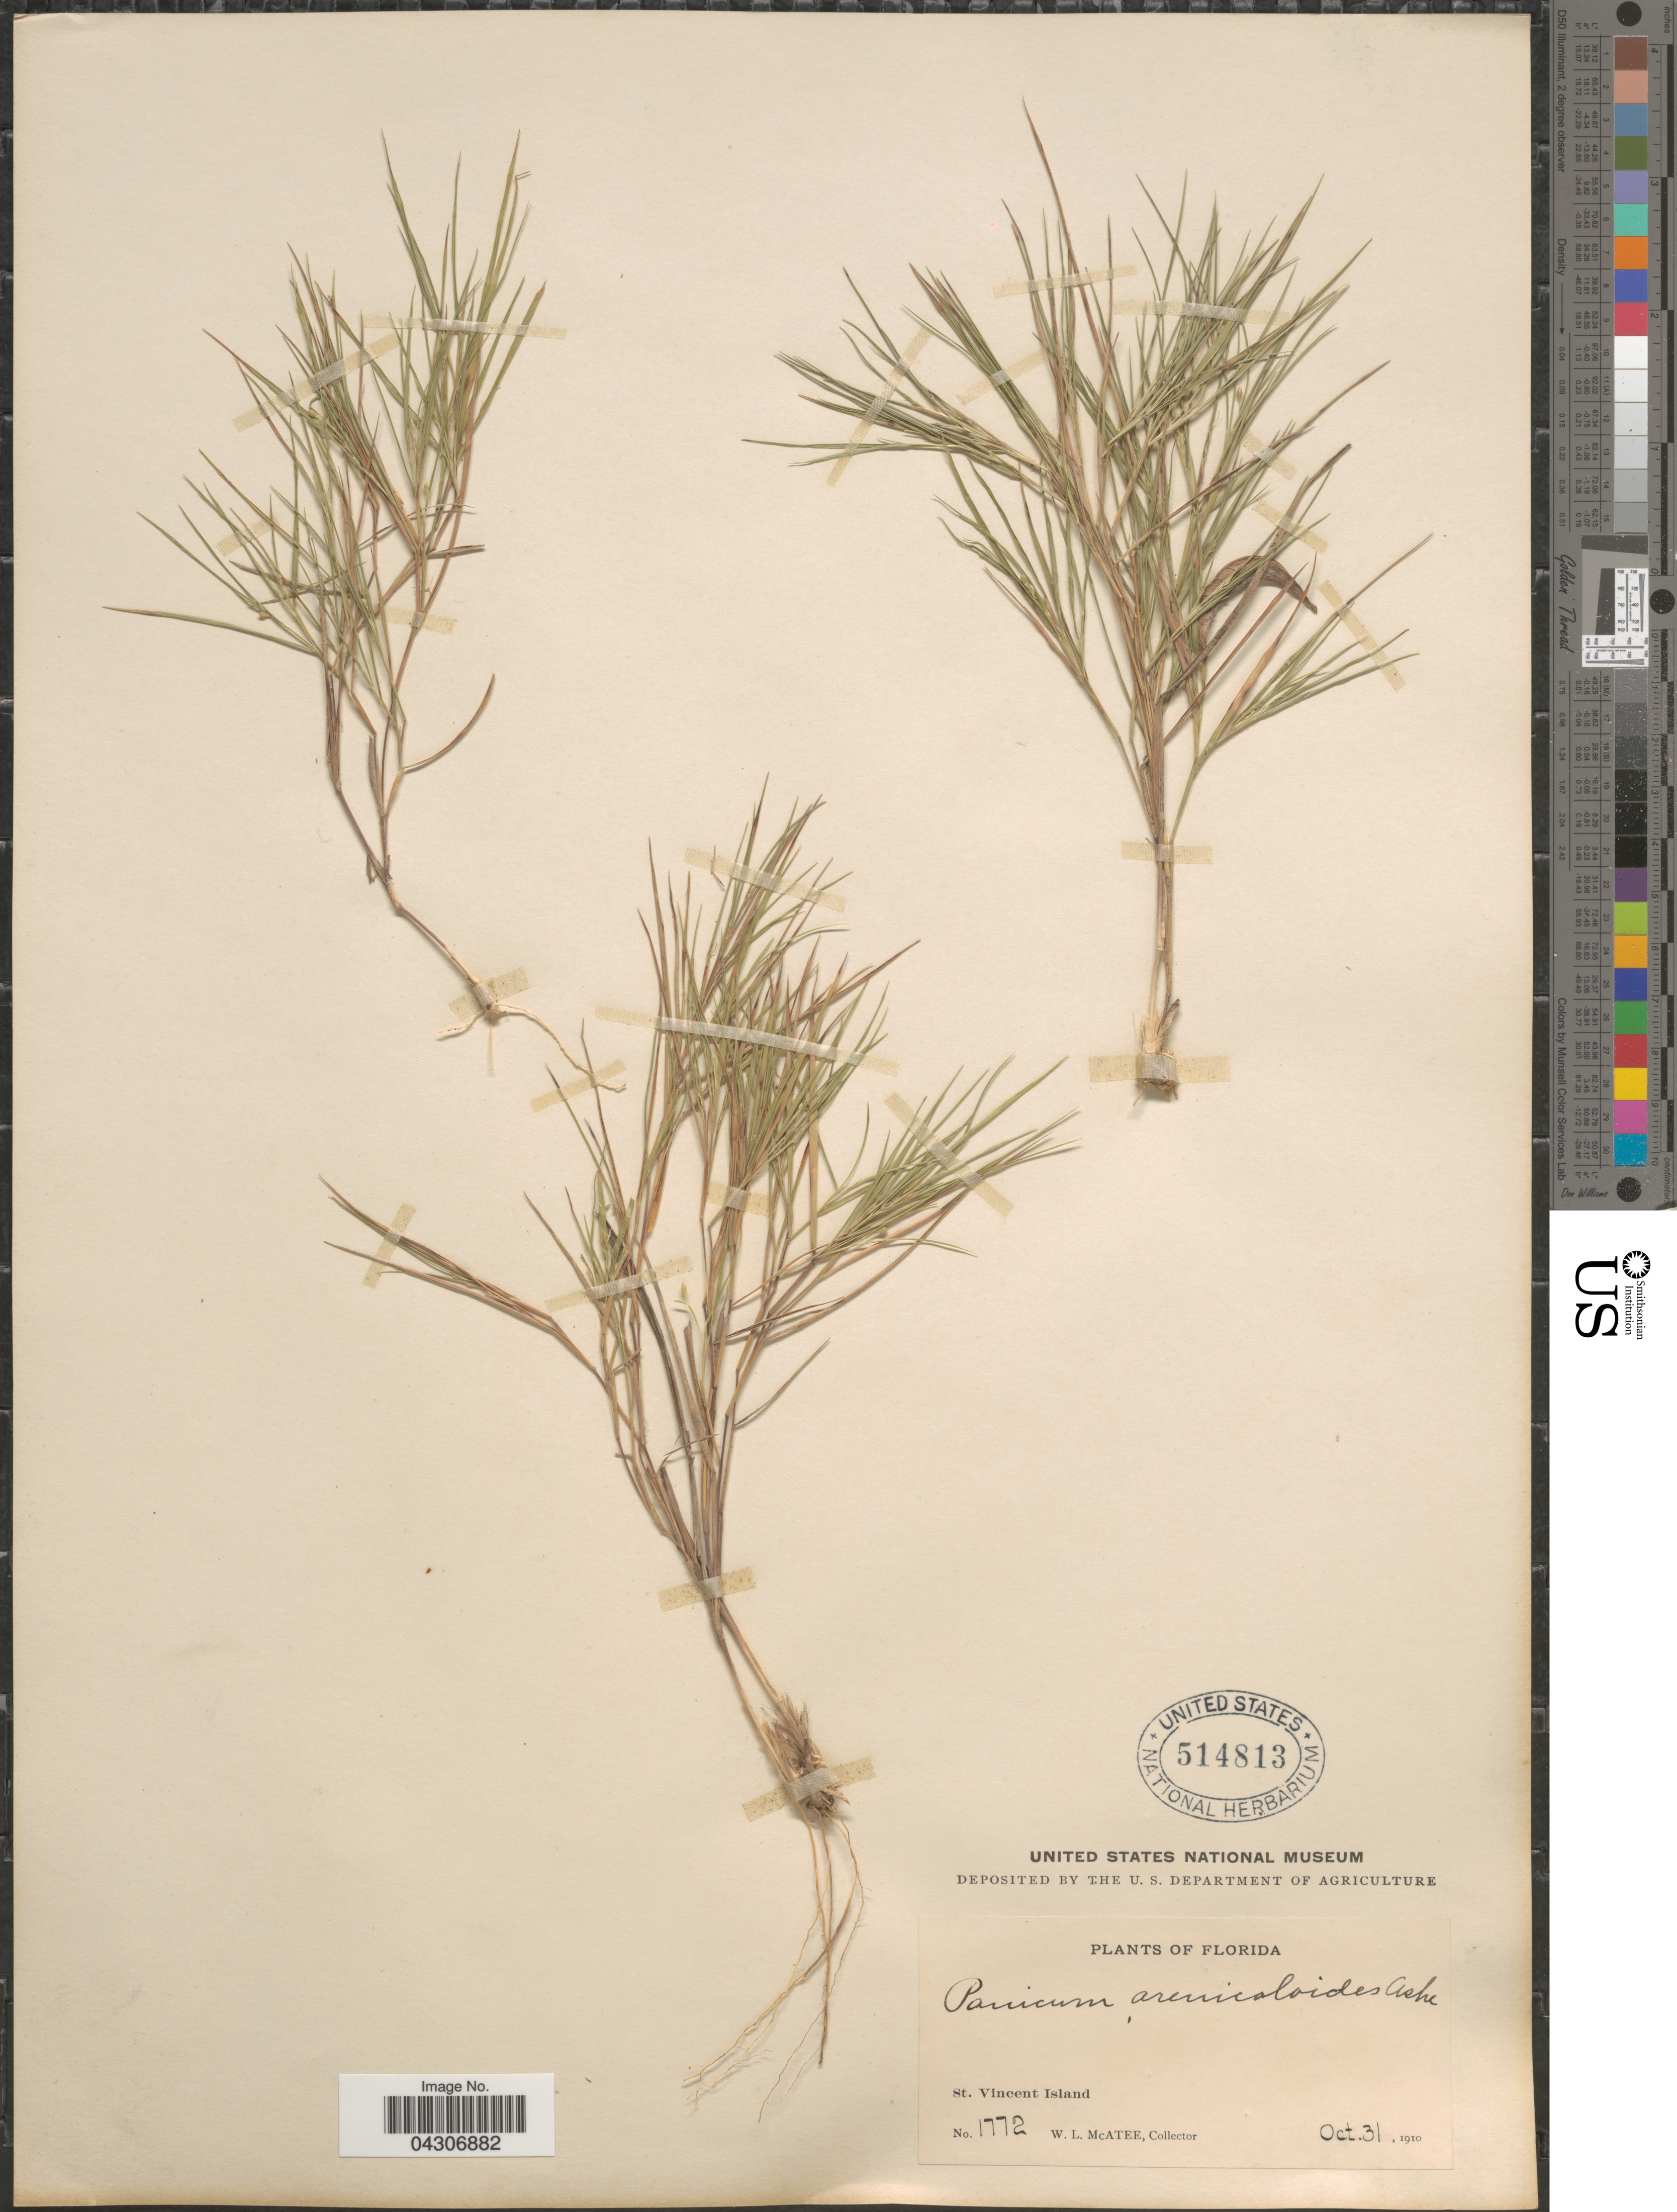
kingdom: Plantae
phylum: Tracheophyta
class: Liliopsida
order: Poales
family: Poaceae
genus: Dichanthelium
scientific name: Dichanthelium aciculare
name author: (Desv. ex Poir.) Gould & C.A. Clark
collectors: W. McAtee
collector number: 1772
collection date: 1910-10-31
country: United States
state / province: Florida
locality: St. Vincent Island.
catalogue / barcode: US 514813